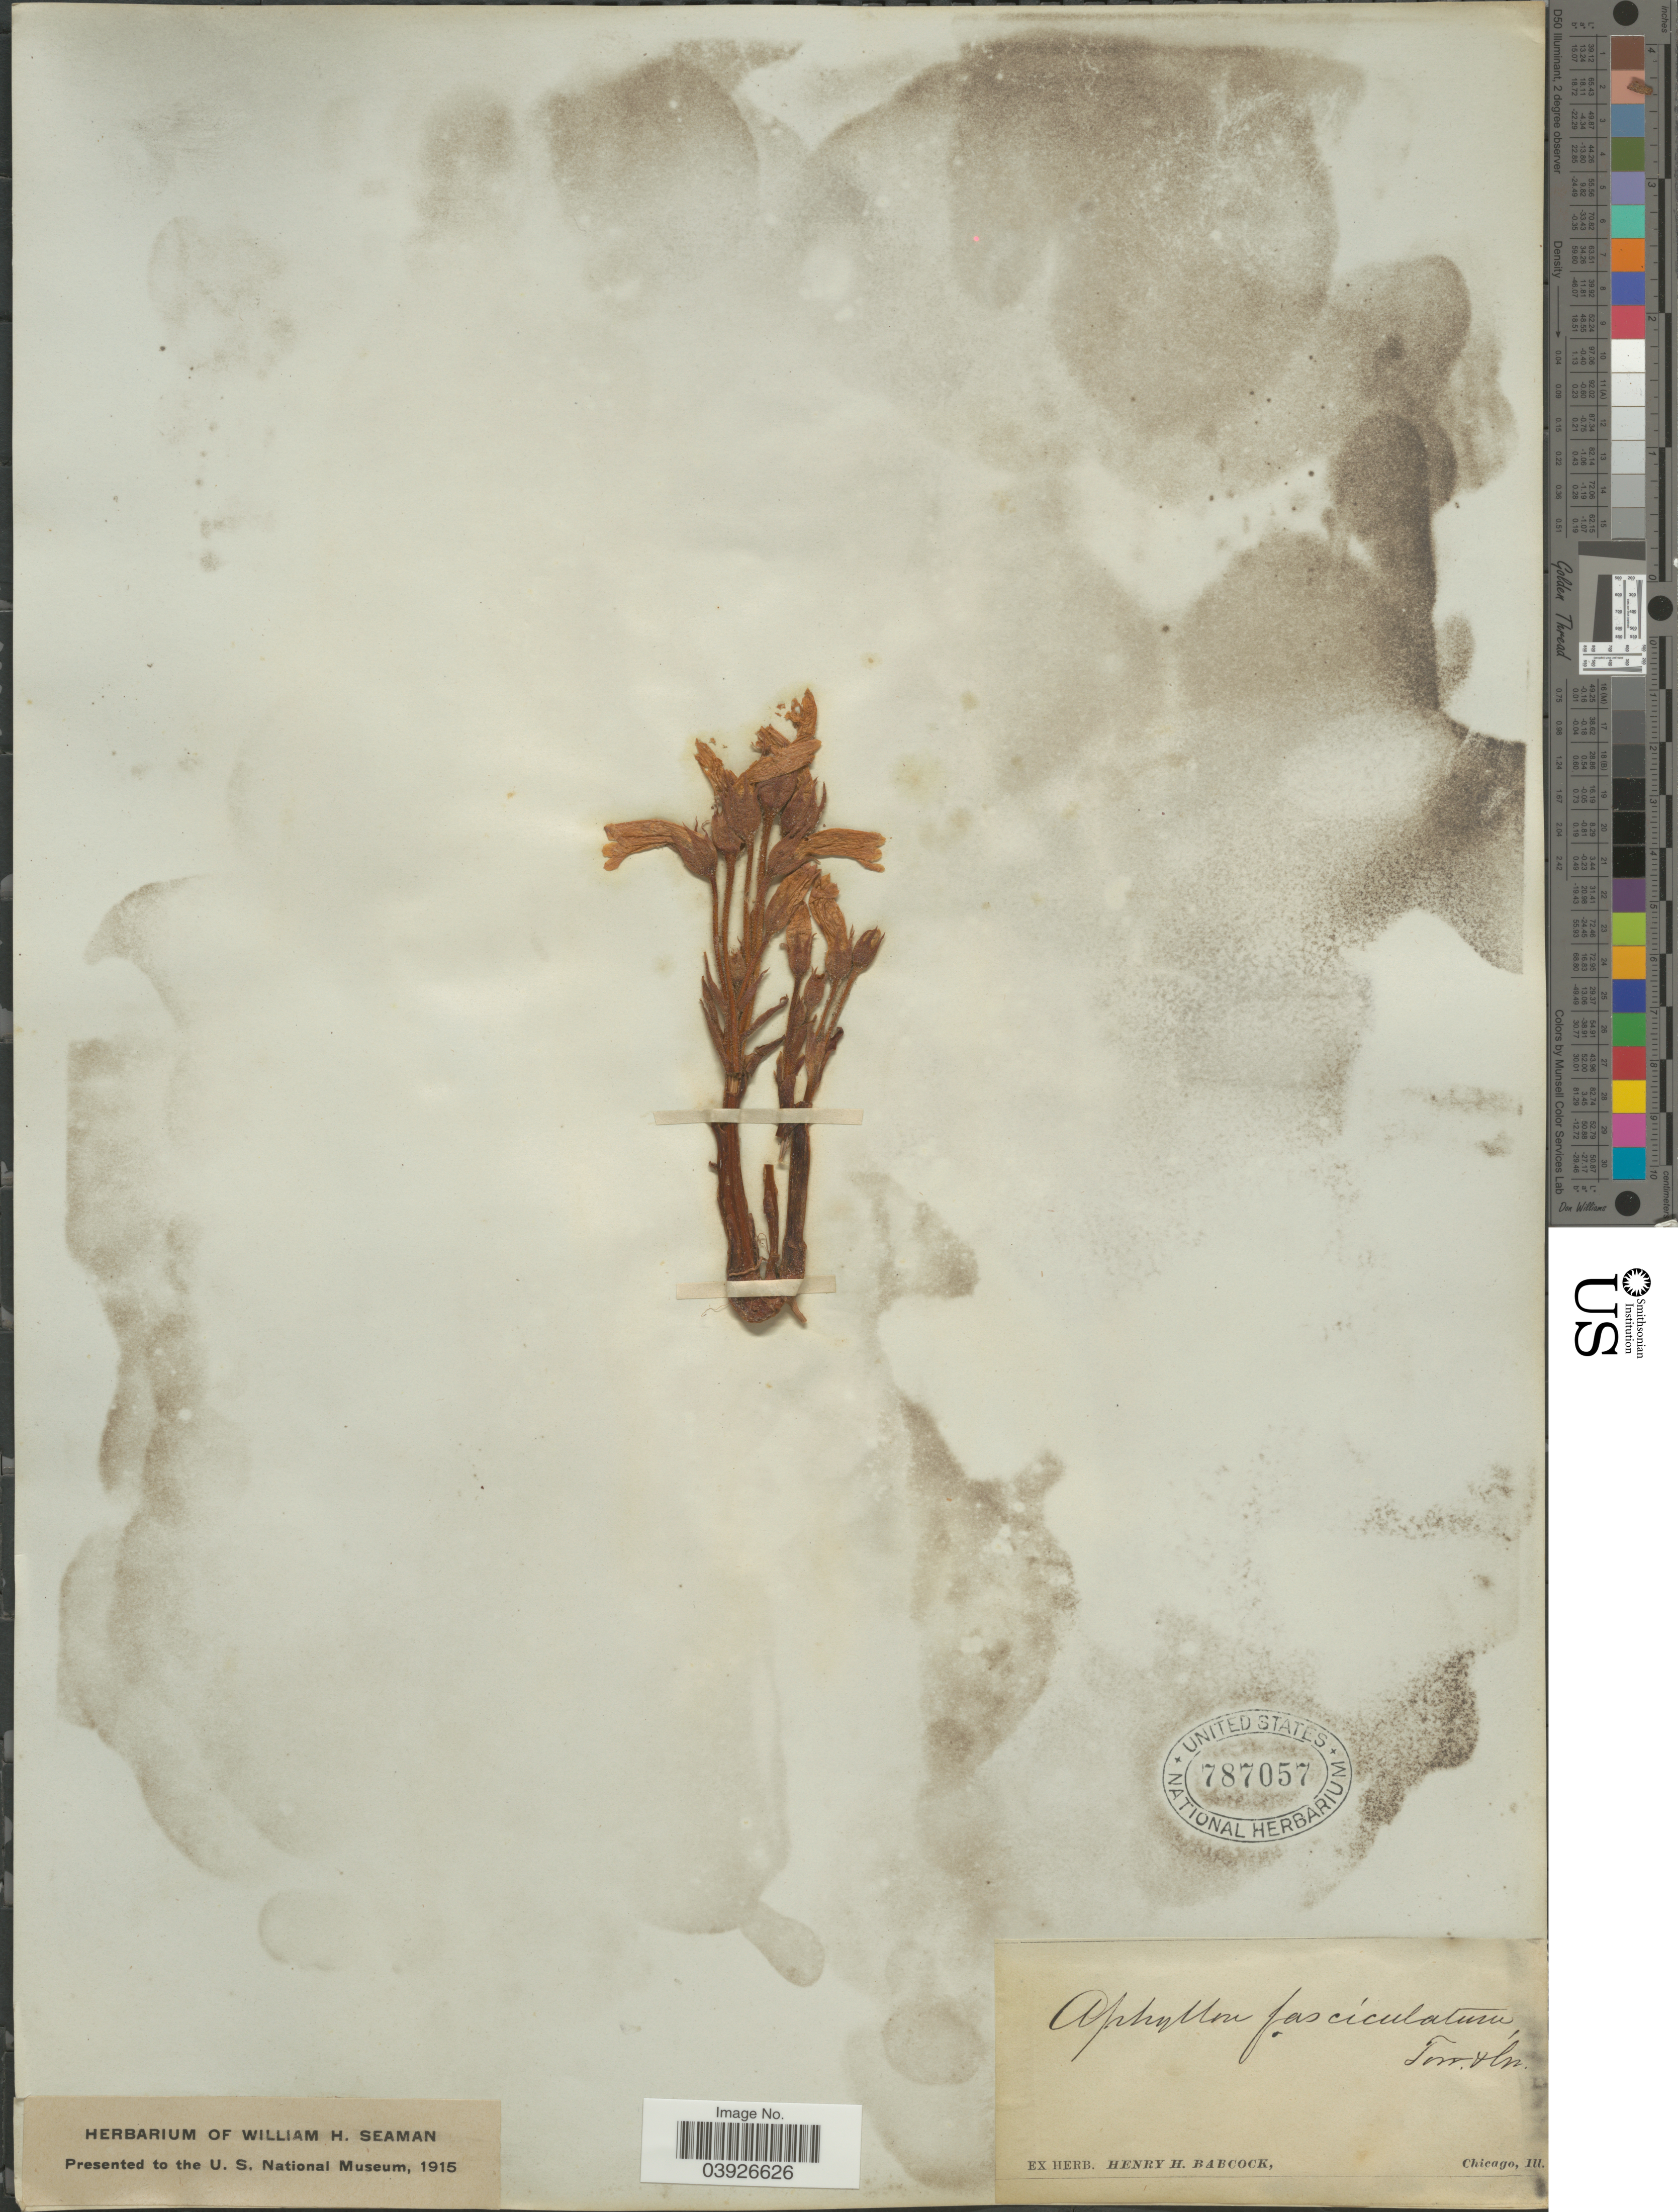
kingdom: Plantae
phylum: Tracheophyta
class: Magnoliopsida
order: Lamiales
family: Orobanchaceae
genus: Aphyllon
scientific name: Aphyllon fasciculatum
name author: (Nutt.) Torr. & A. Gray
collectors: ex herb. Henry Homes Babcock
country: United States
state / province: Illinois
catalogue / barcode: US 787057